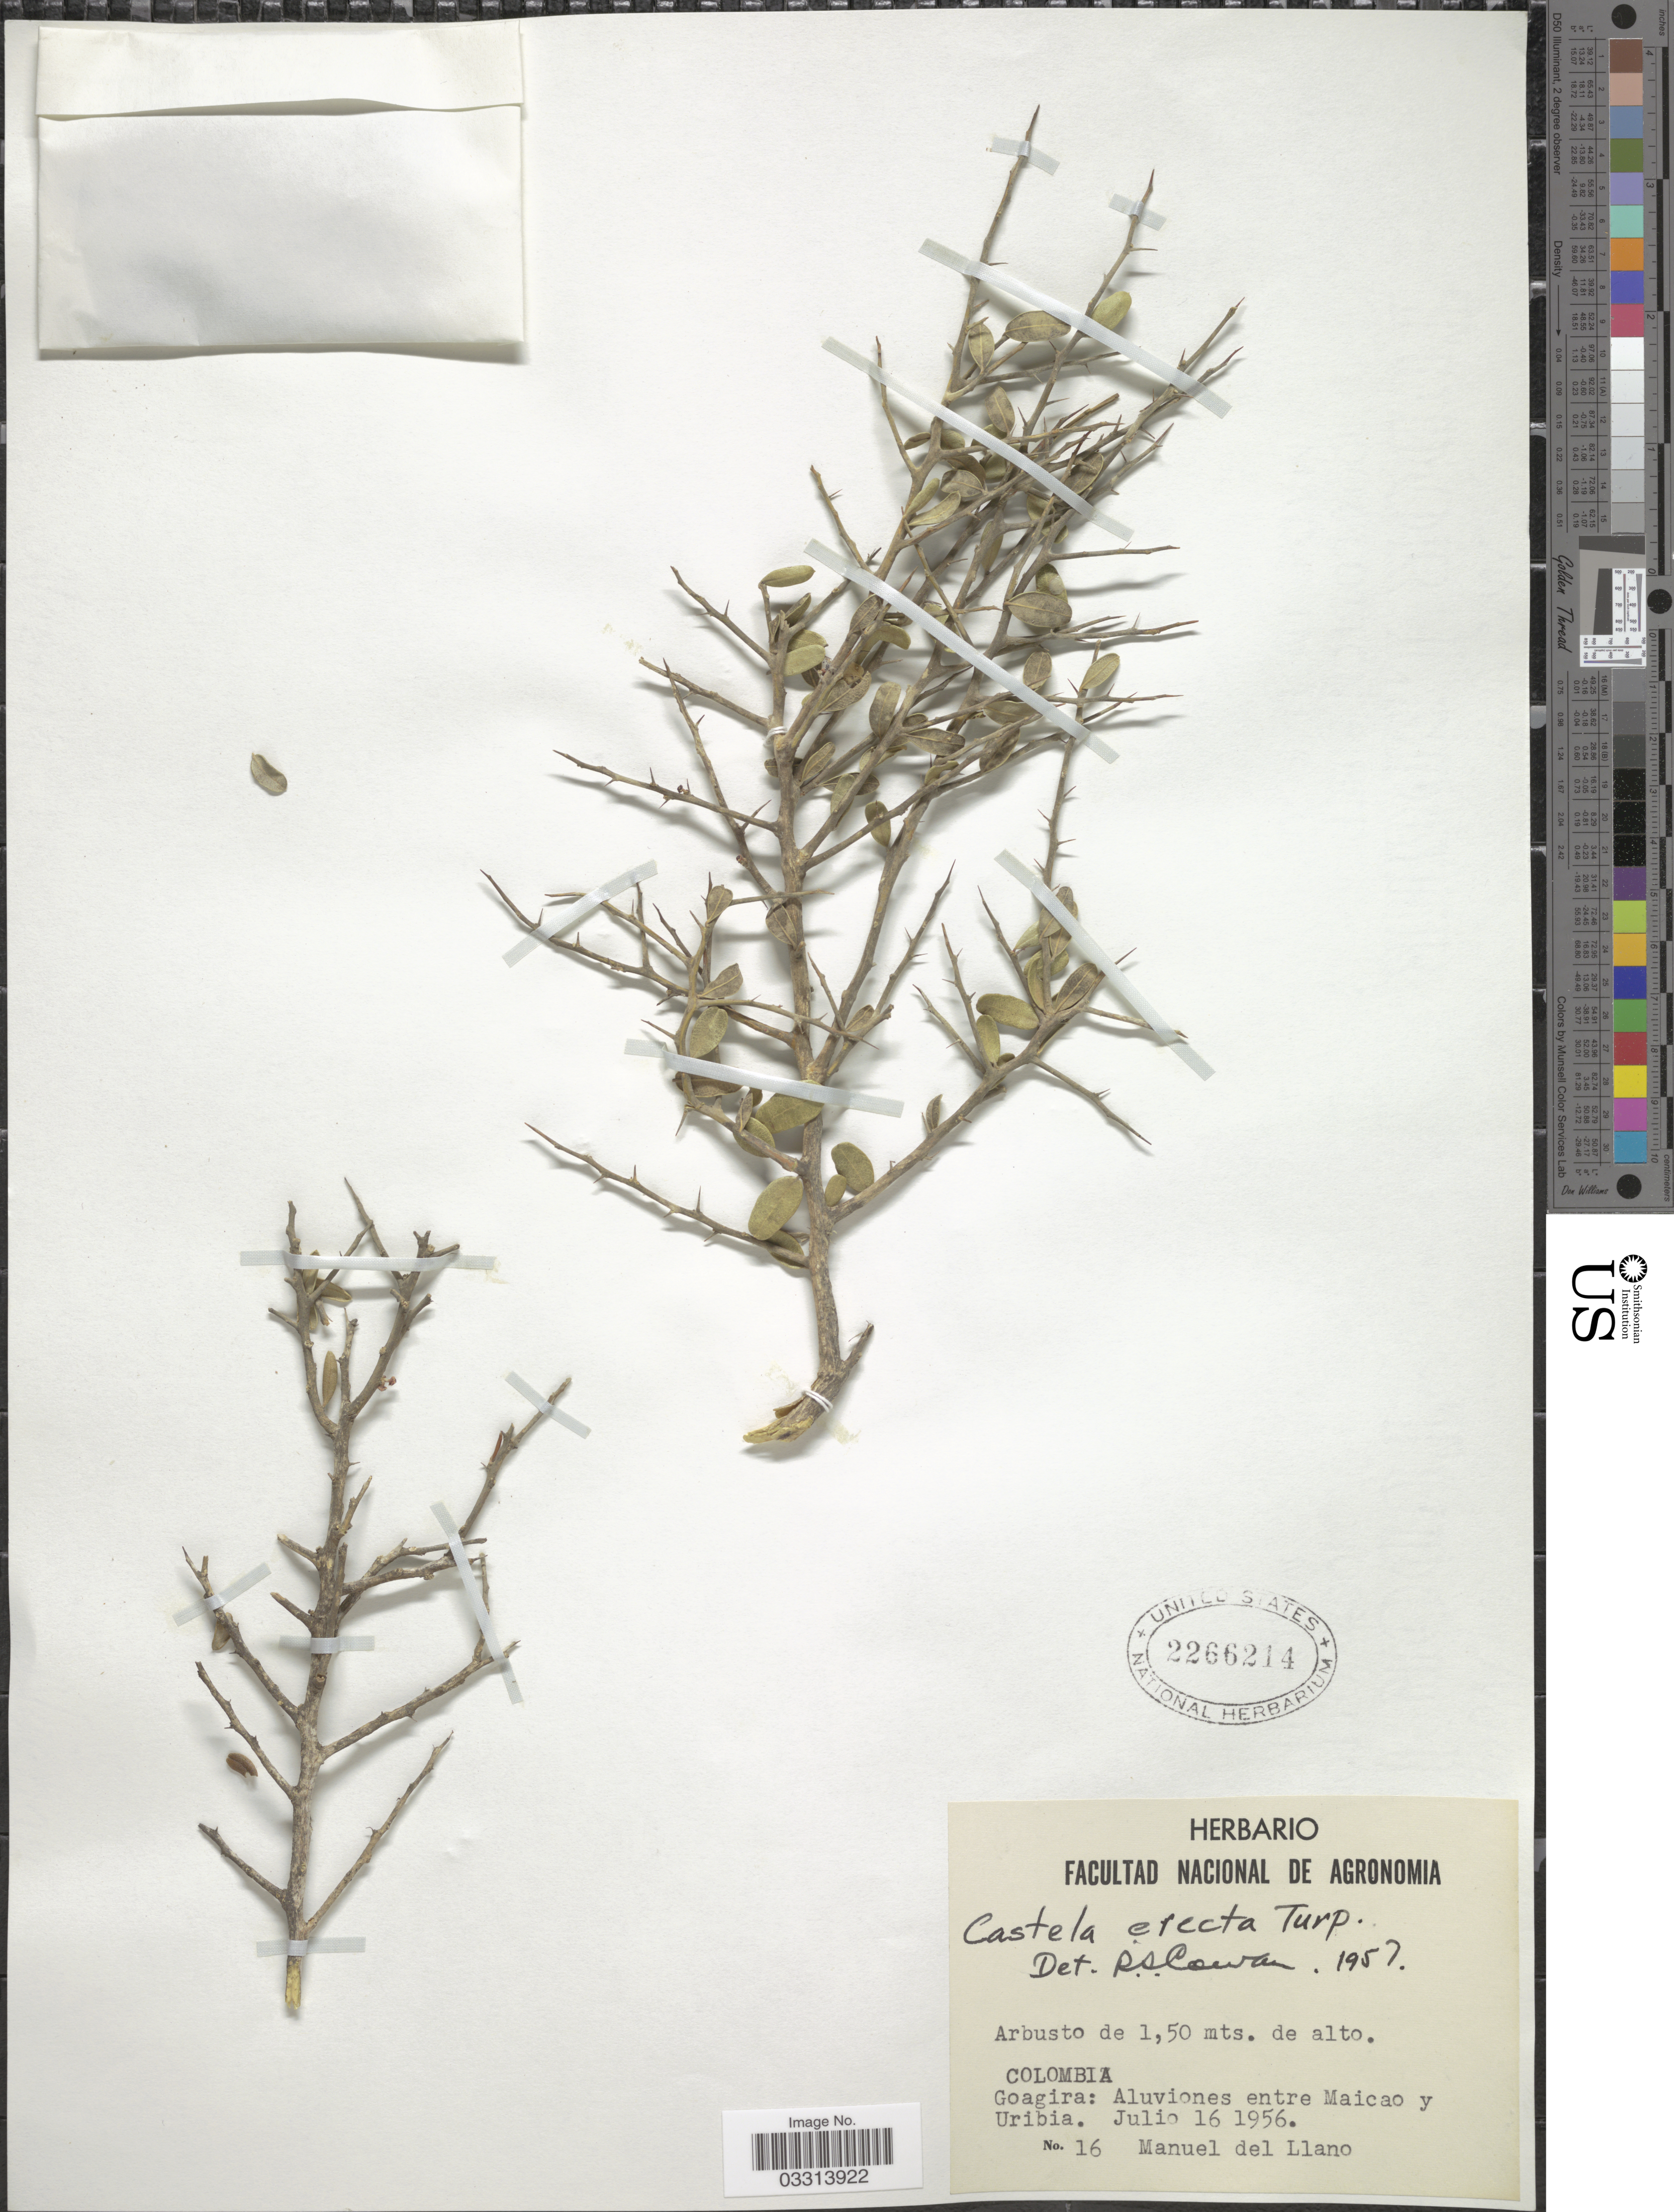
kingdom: Plantae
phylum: Tracheophyta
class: Magnoliopsida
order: Sapindales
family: Simaroubaceae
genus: Castela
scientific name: Castela erecta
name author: Turpin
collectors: M. d. Llano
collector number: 16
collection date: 1956-07-16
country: Colombia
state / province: La Guajira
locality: Goagira: Aluviones entre Maicao y Uribia.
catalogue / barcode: US 2266214